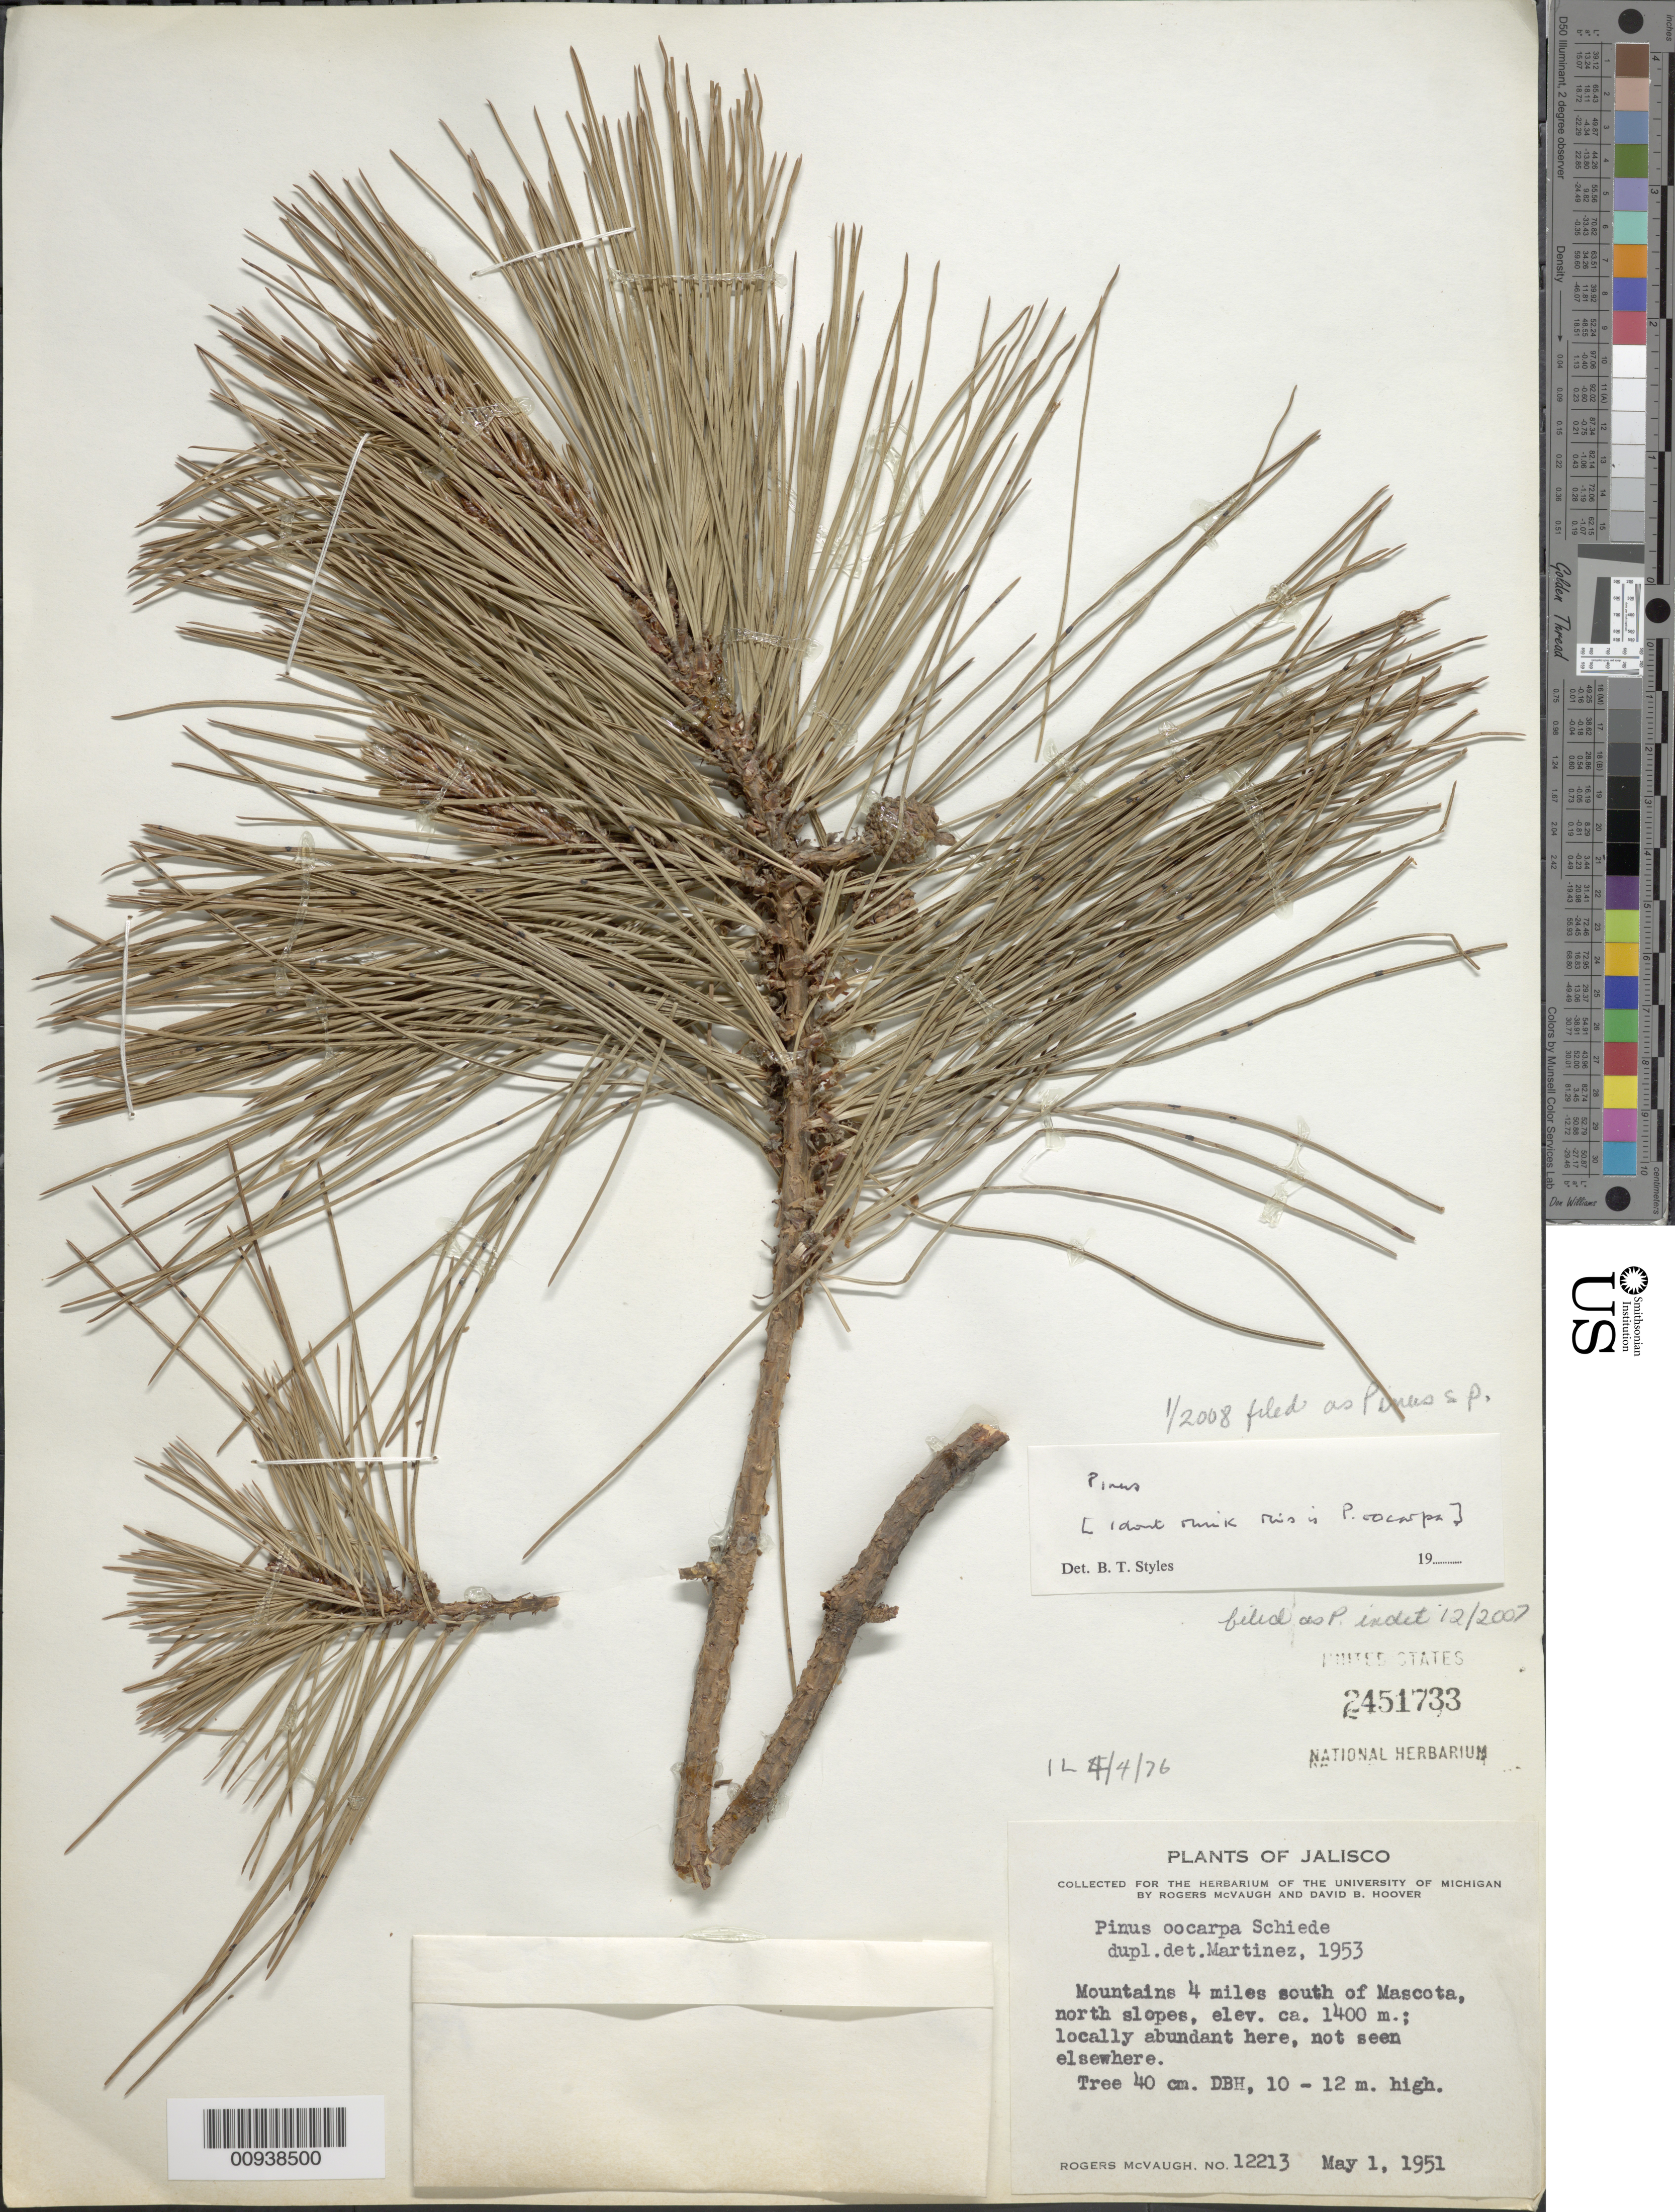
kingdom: Plantae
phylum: Tracheophyta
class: Pinopsida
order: Pinales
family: Pinaceae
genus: Pinus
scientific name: Pinus sp.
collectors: R. McVaugh & D. B. Hoover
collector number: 12213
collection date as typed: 01 May 1951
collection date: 1951-05-01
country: Mexico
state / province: Jalisco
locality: Mountains 4 miles south of Mascota, north slopes.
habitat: Mountains north slopes.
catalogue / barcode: US 2451733